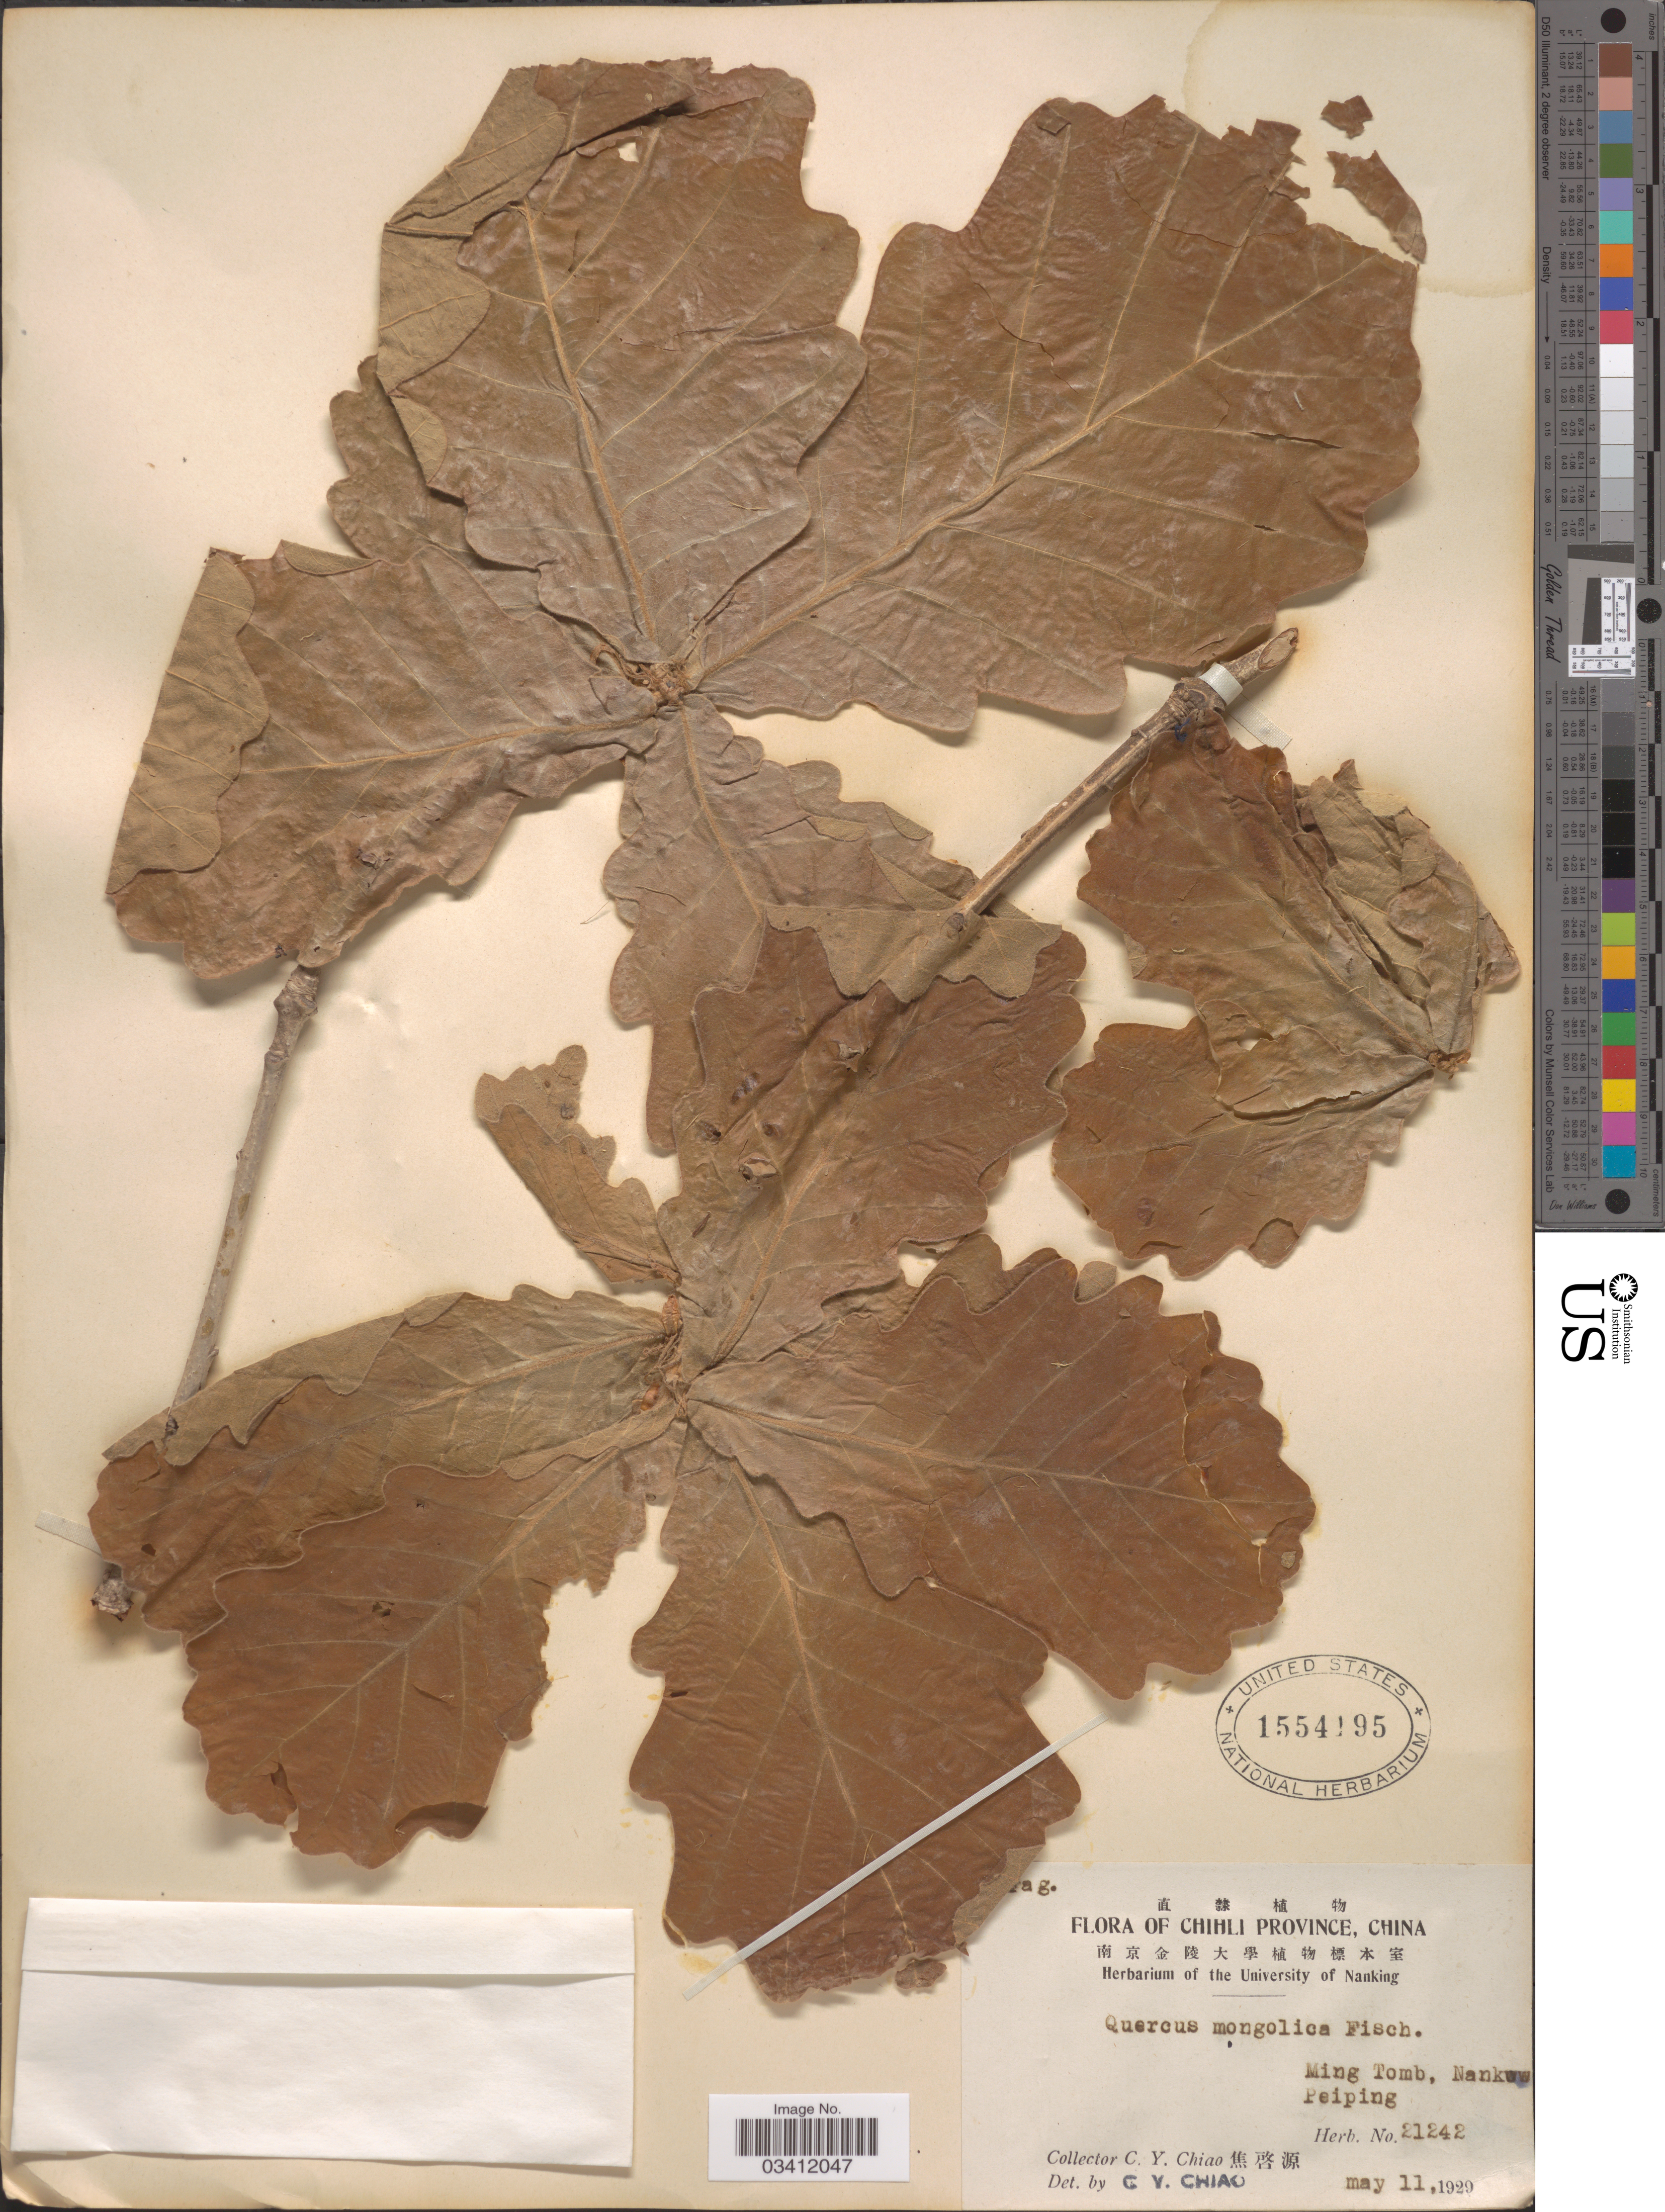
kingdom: Plantae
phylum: Tracheophyta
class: Magnoliopsida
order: Fagales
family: Fagaceae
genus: Quercus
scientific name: Quercus mongolica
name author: Fisch. ex Ledeb.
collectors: C. Y. Chiao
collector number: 21242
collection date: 1929-05-11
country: China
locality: Chihli Province, Ming Tomb, Nankuw [interpreted], Peiping.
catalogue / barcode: US 1554195